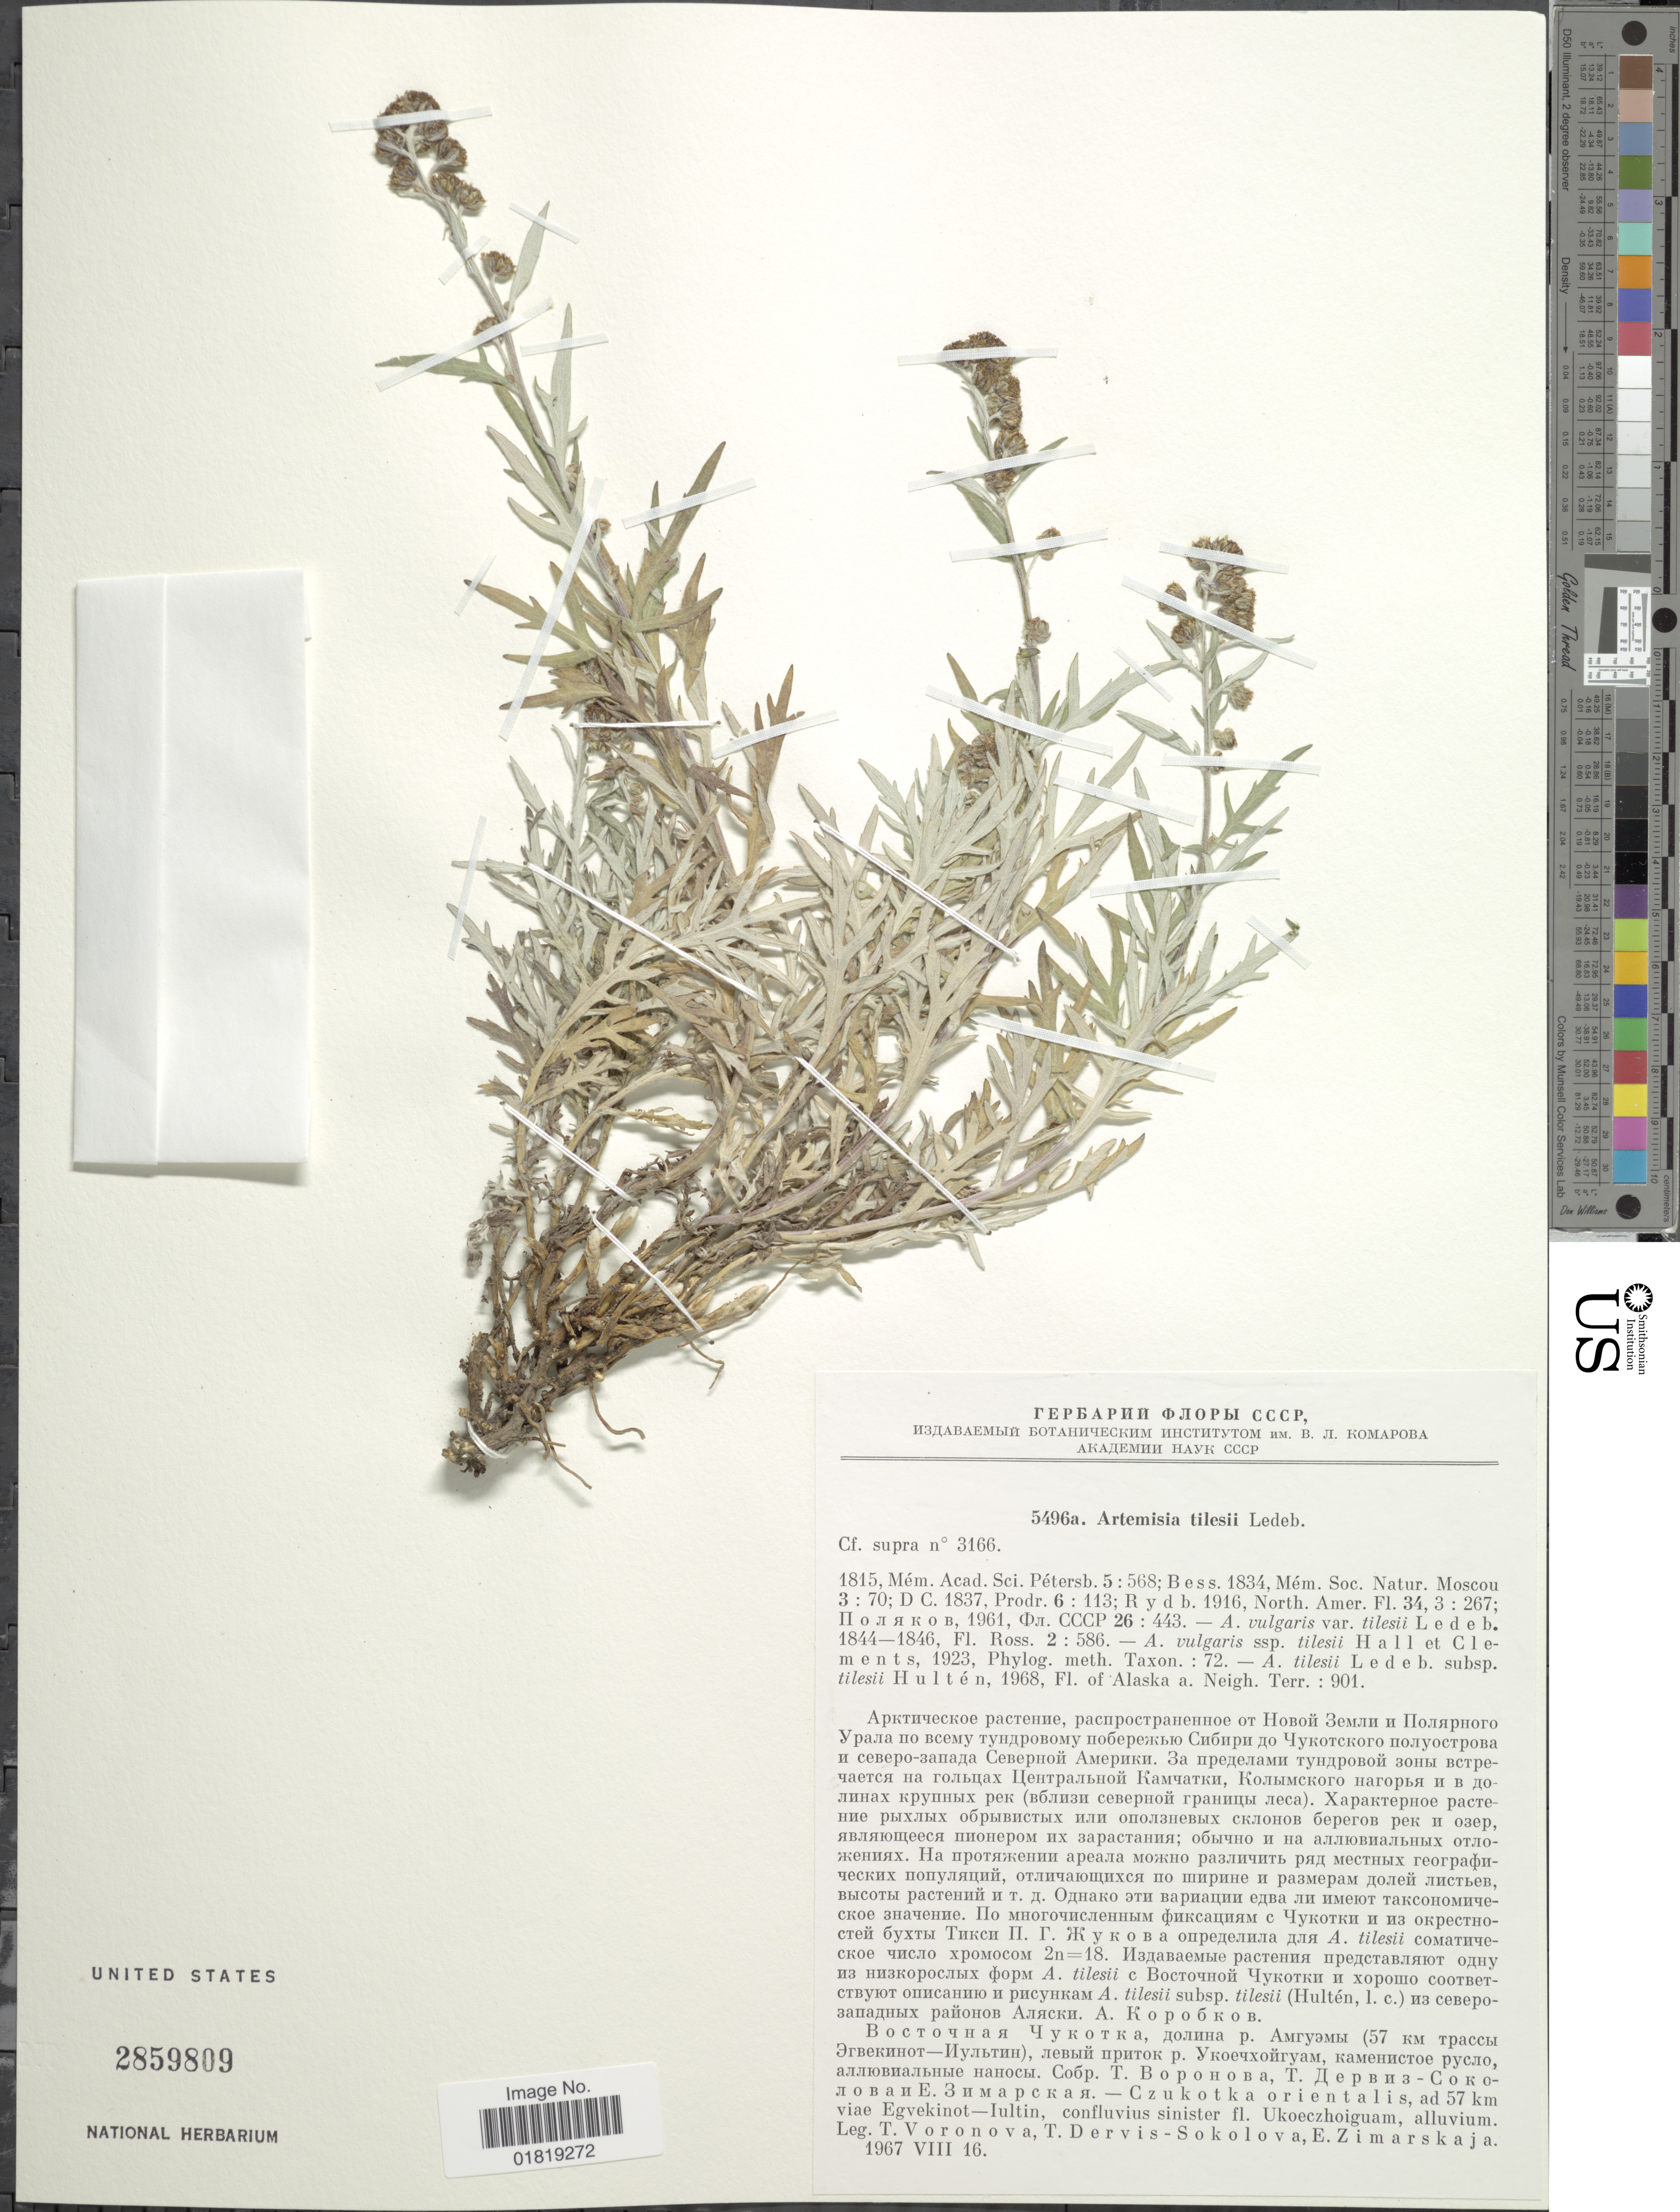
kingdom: Plantae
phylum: Tracheophyta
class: Magnoliopsida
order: Asterales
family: Asteraceae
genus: Artemisia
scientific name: Artemisia tilesii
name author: Ledeb.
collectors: T. Voronova, T. Dervis-Sokolova & E. Zimarskaja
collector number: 5496a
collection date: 1967-08-16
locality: Czukotka orientalis, ad 57 km viae Egvekinot-Iultin, confluvius sinister fl. Ukoeczhoiguam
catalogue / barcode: US 2859809